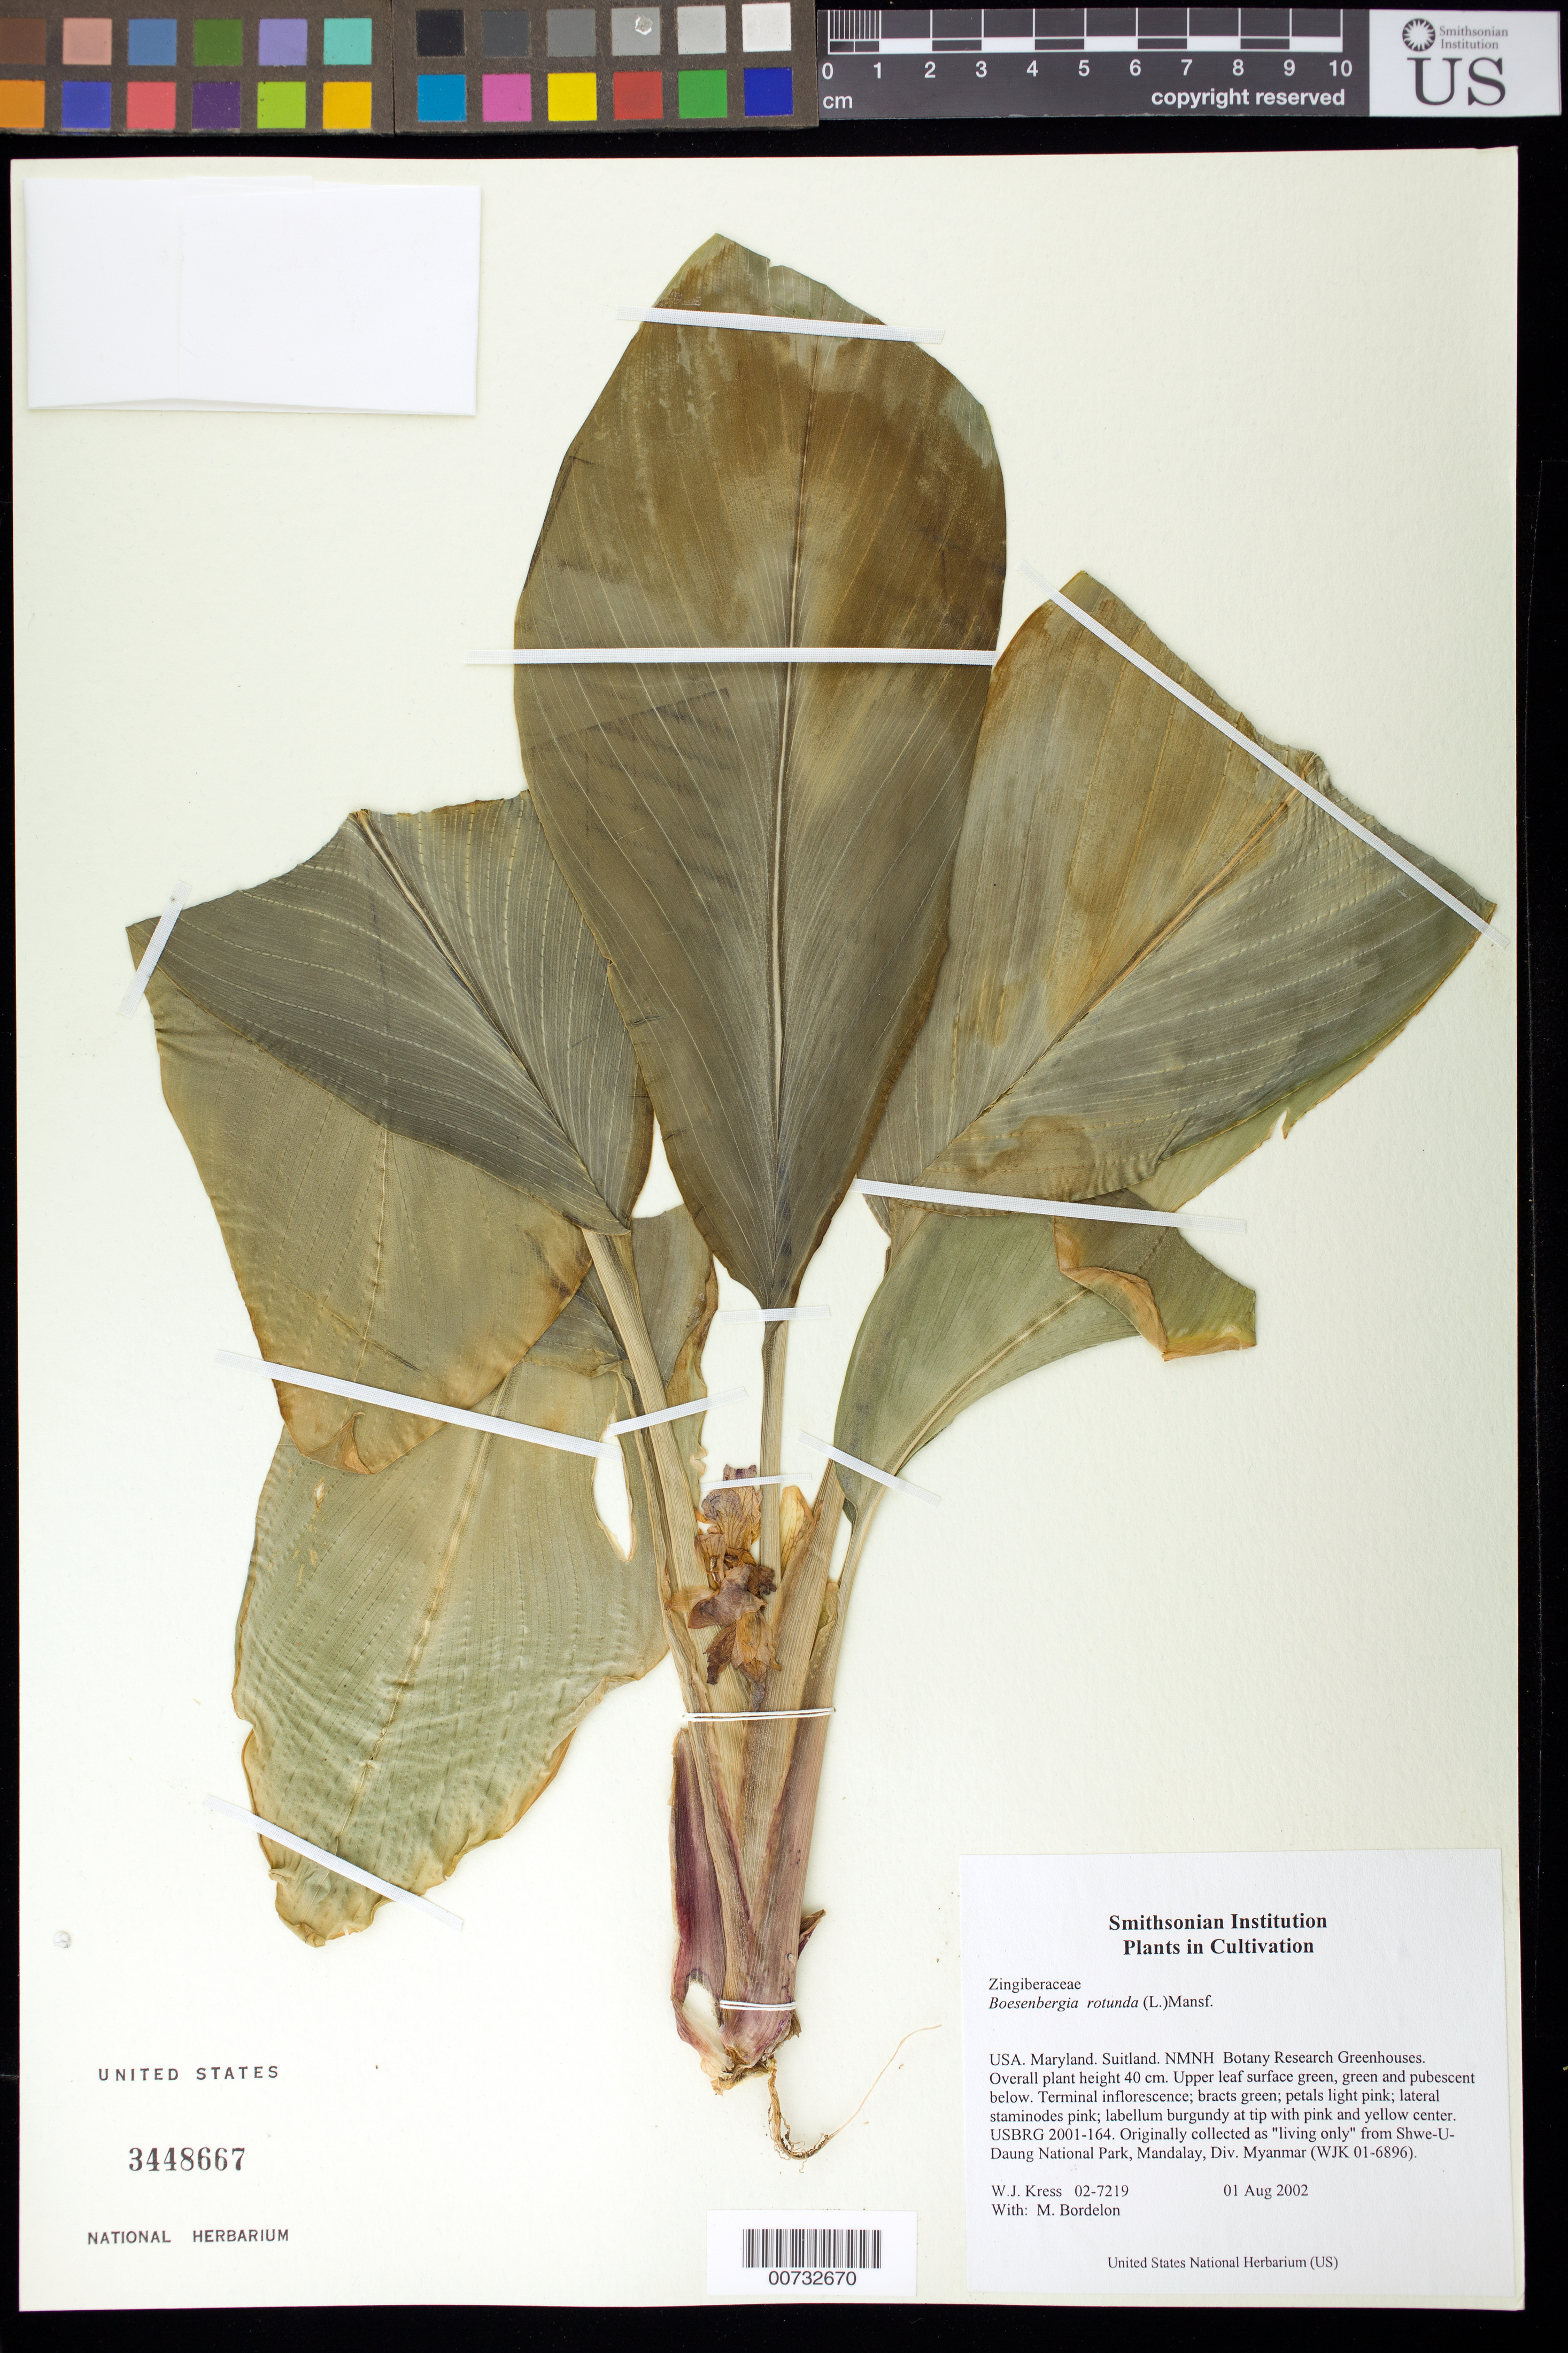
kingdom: Plantae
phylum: Tracheophyta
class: Liliopsida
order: Zingiberales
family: Zingiberaceae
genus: Boesenbergia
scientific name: Boesenbergia rotunda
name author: (L.) Mansf.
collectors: W. J. Kress & M. Bordelon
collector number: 02-7219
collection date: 2002-08-01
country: United States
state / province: Maryland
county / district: Prince George's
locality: NMNH Botany Research Greenhouses. Suitland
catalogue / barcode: US 3448667